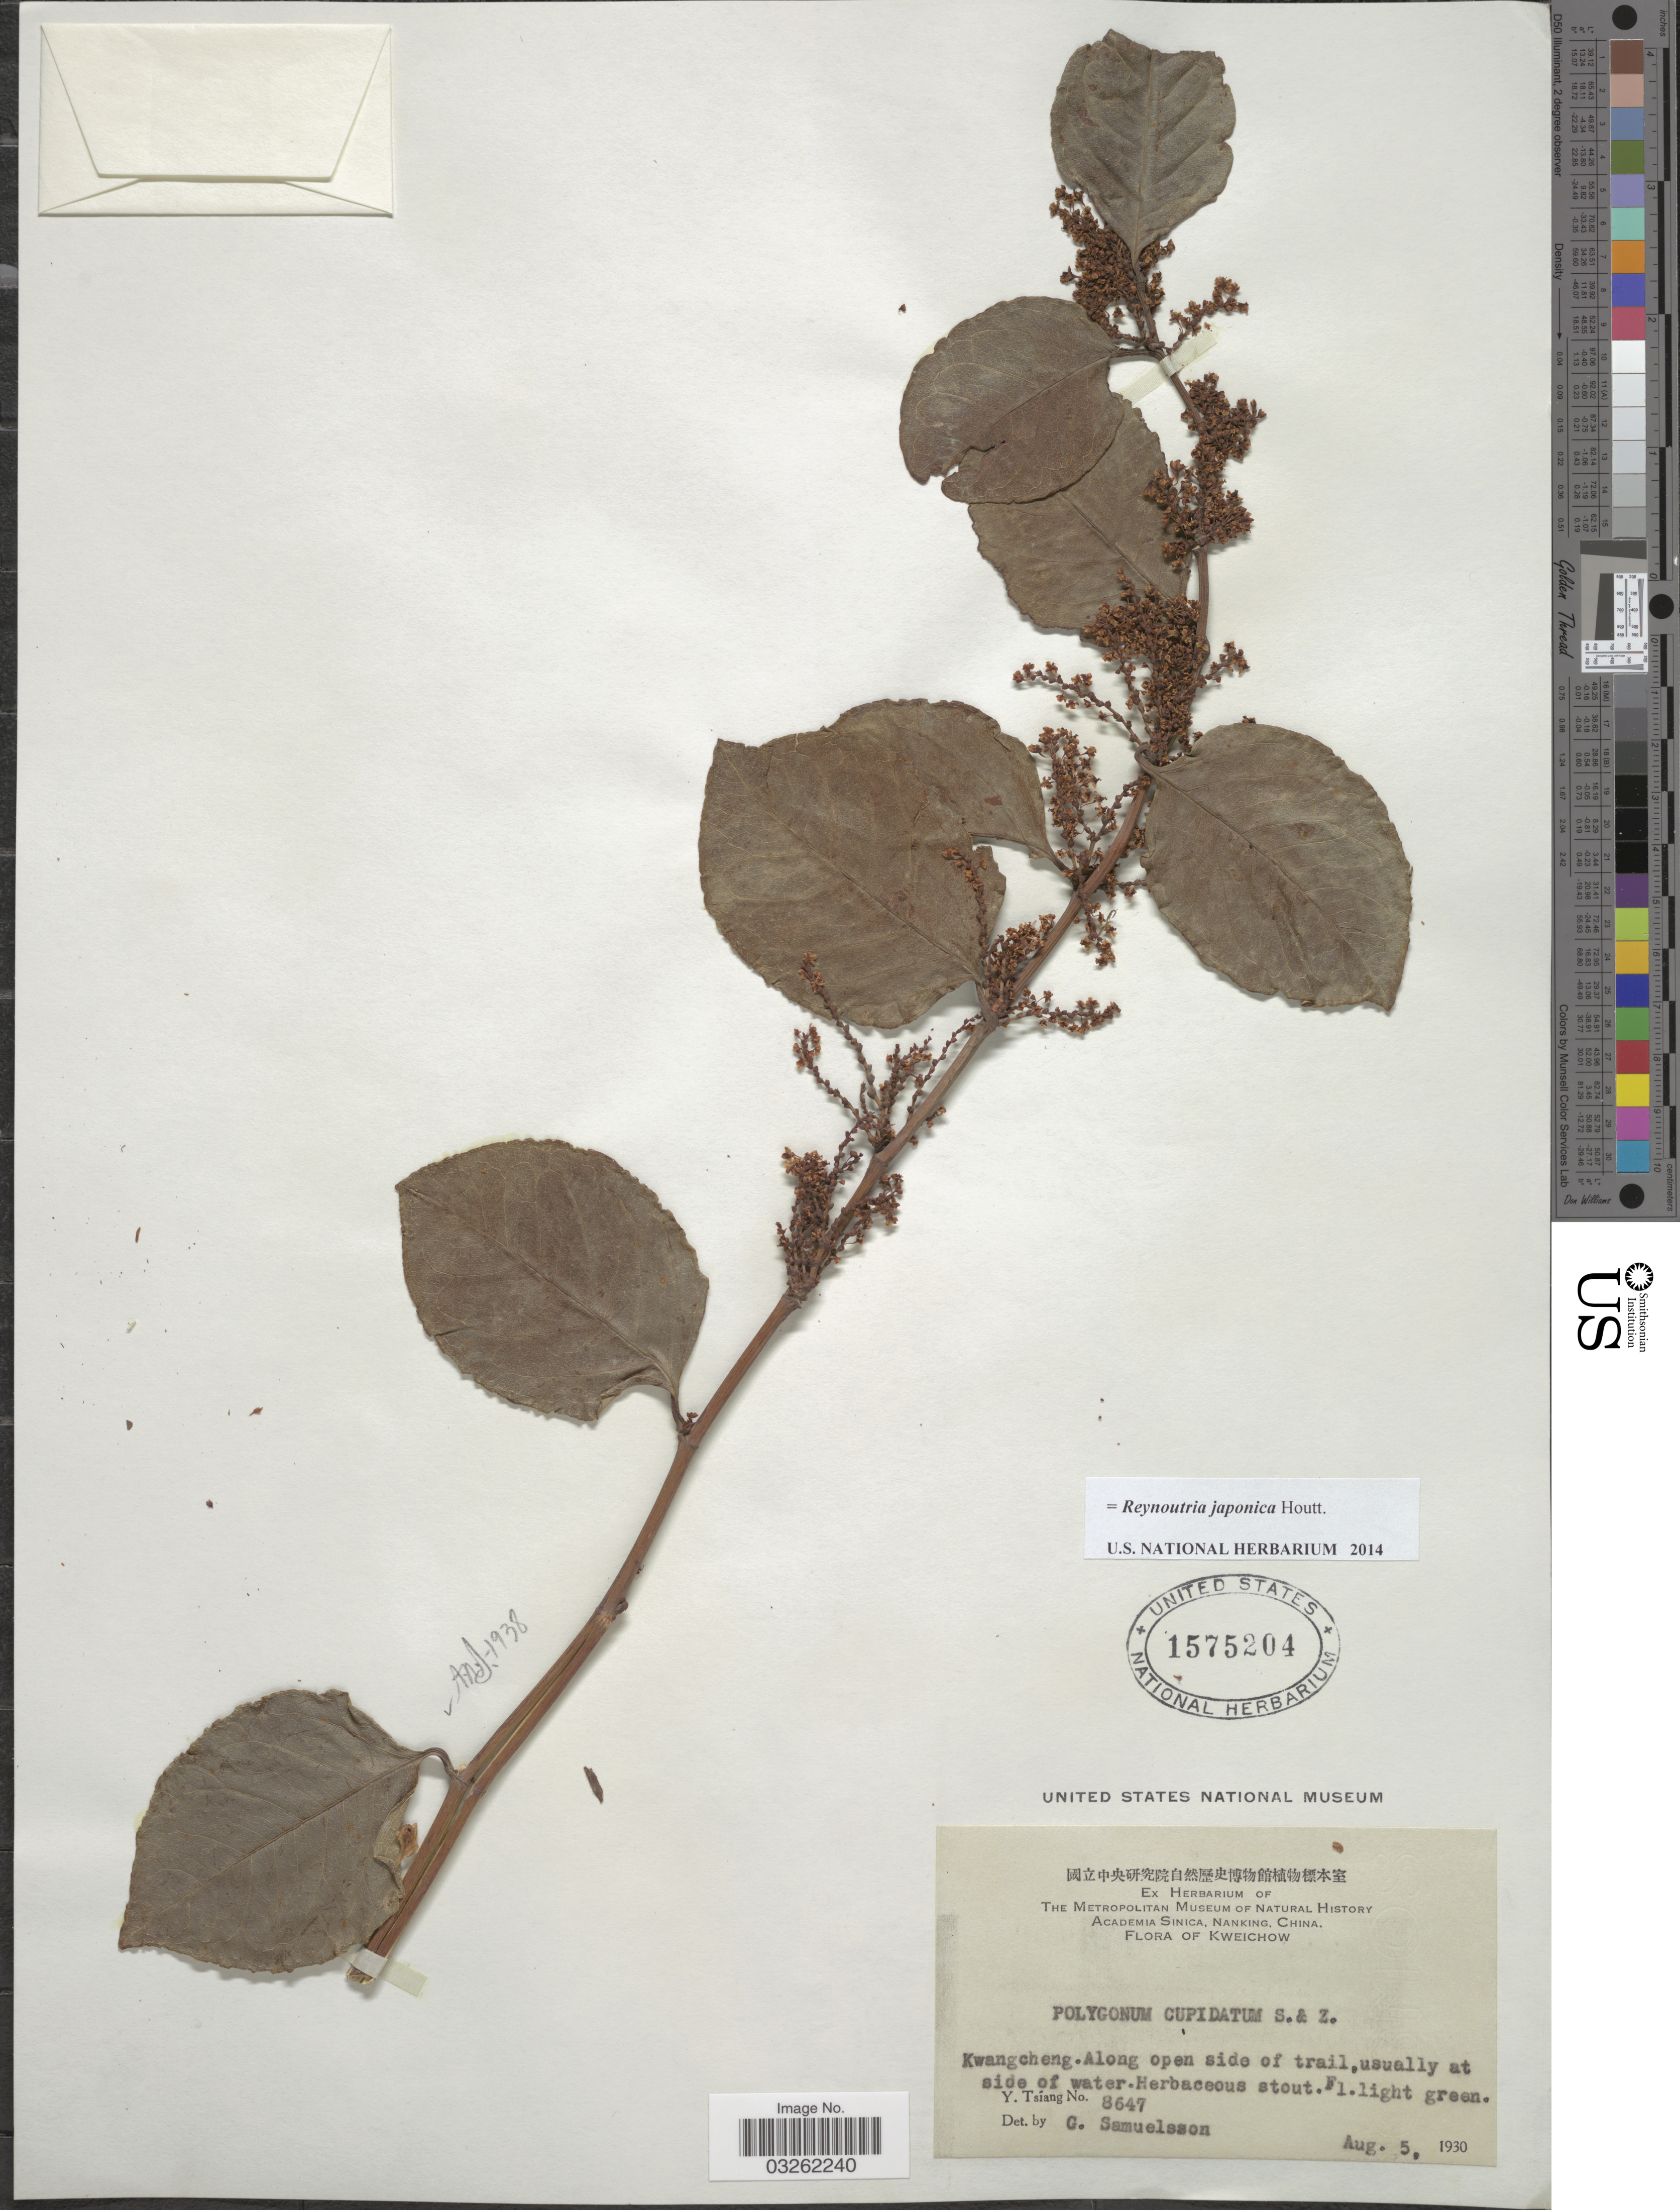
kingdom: Plantae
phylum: Tracheophyta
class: Magnoliopsida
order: Caryophyllales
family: Polygonaceae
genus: Reynoutria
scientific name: Reynoutria japonica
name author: Houtt.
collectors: Y. Tsiang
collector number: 8647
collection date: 1930-08-05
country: China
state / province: Guizhou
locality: Kweichow, Kwangcheng. Along open side of trail, usually at side of water.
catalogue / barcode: US 1575204